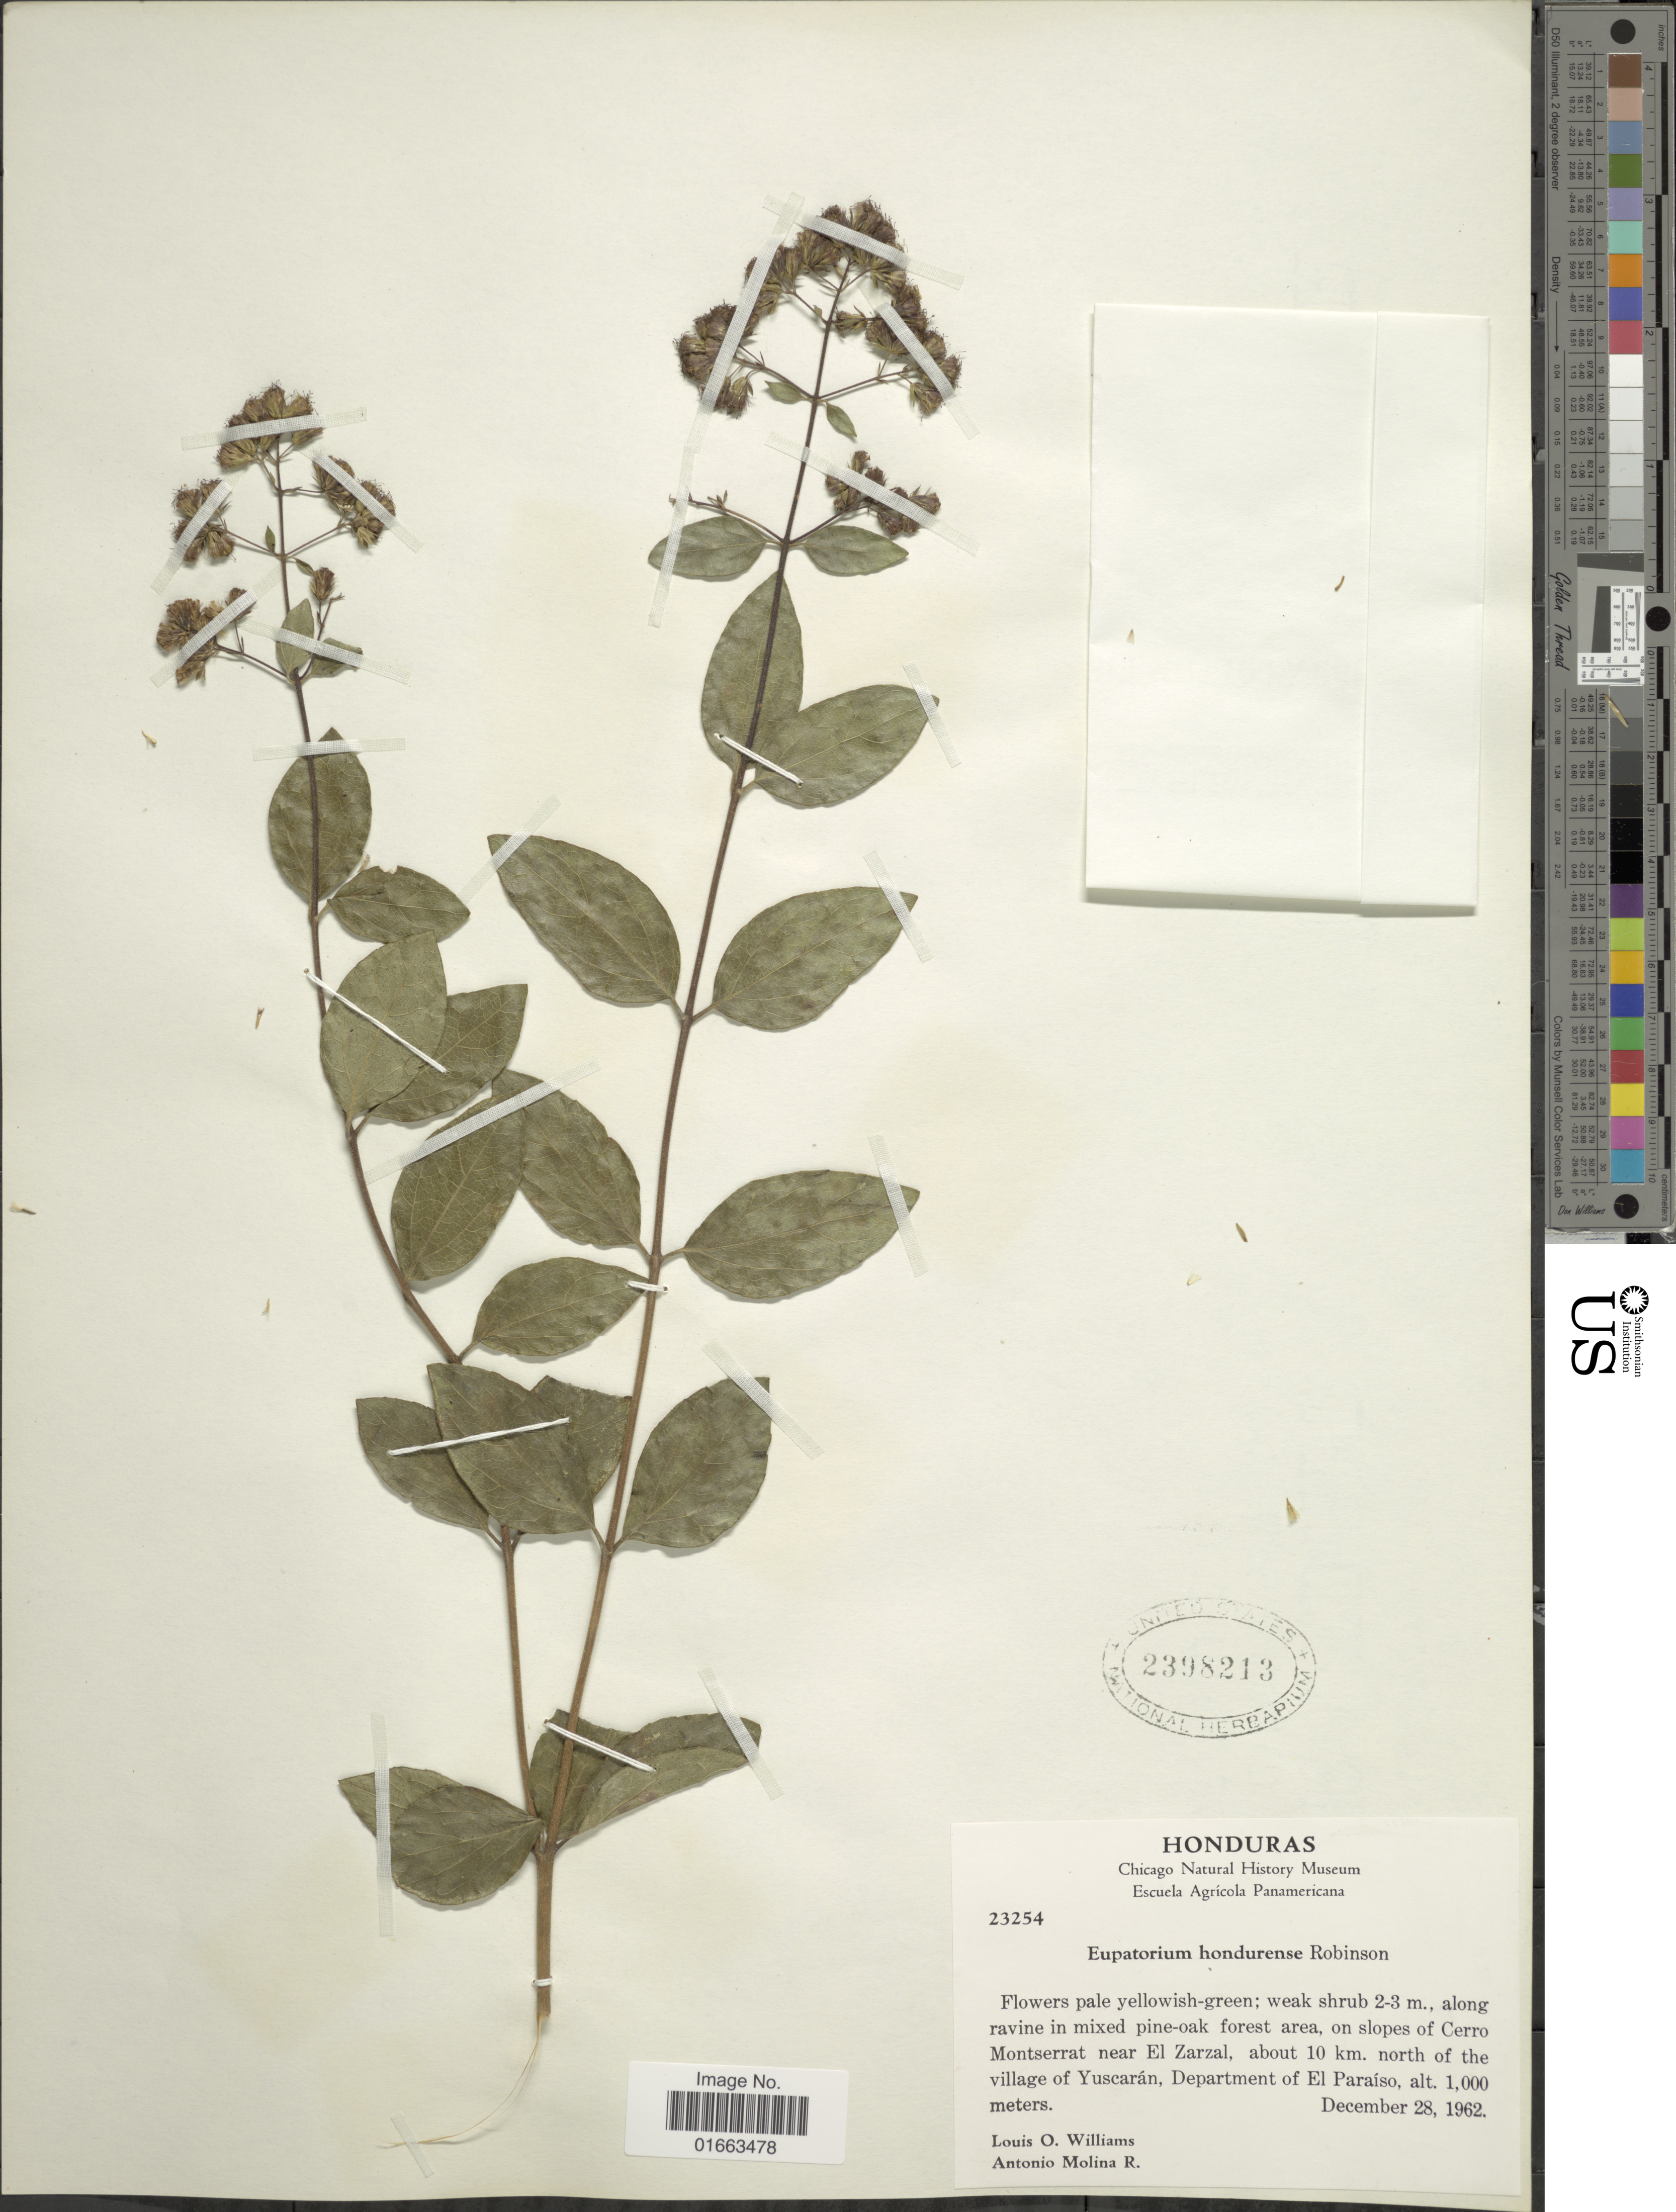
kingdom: Plantae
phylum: Tracheophyta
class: Magnoliopsida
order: Asterales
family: Asteraceae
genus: Koanophyllon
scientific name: Koanophyllon hondurensis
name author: (B.L. Rob.) R.M. King & H. Rob.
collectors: L. O. Williams & A. Molina R.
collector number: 23254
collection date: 1962-12-28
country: Honduras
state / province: El Paraíso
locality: Along ravine in mixed pine-oak forest area, on slopes of Cerro Montserrat near El Zarzal, about 10 km. north of village of Yuscarán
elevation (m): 1000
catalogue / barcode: US 2398213